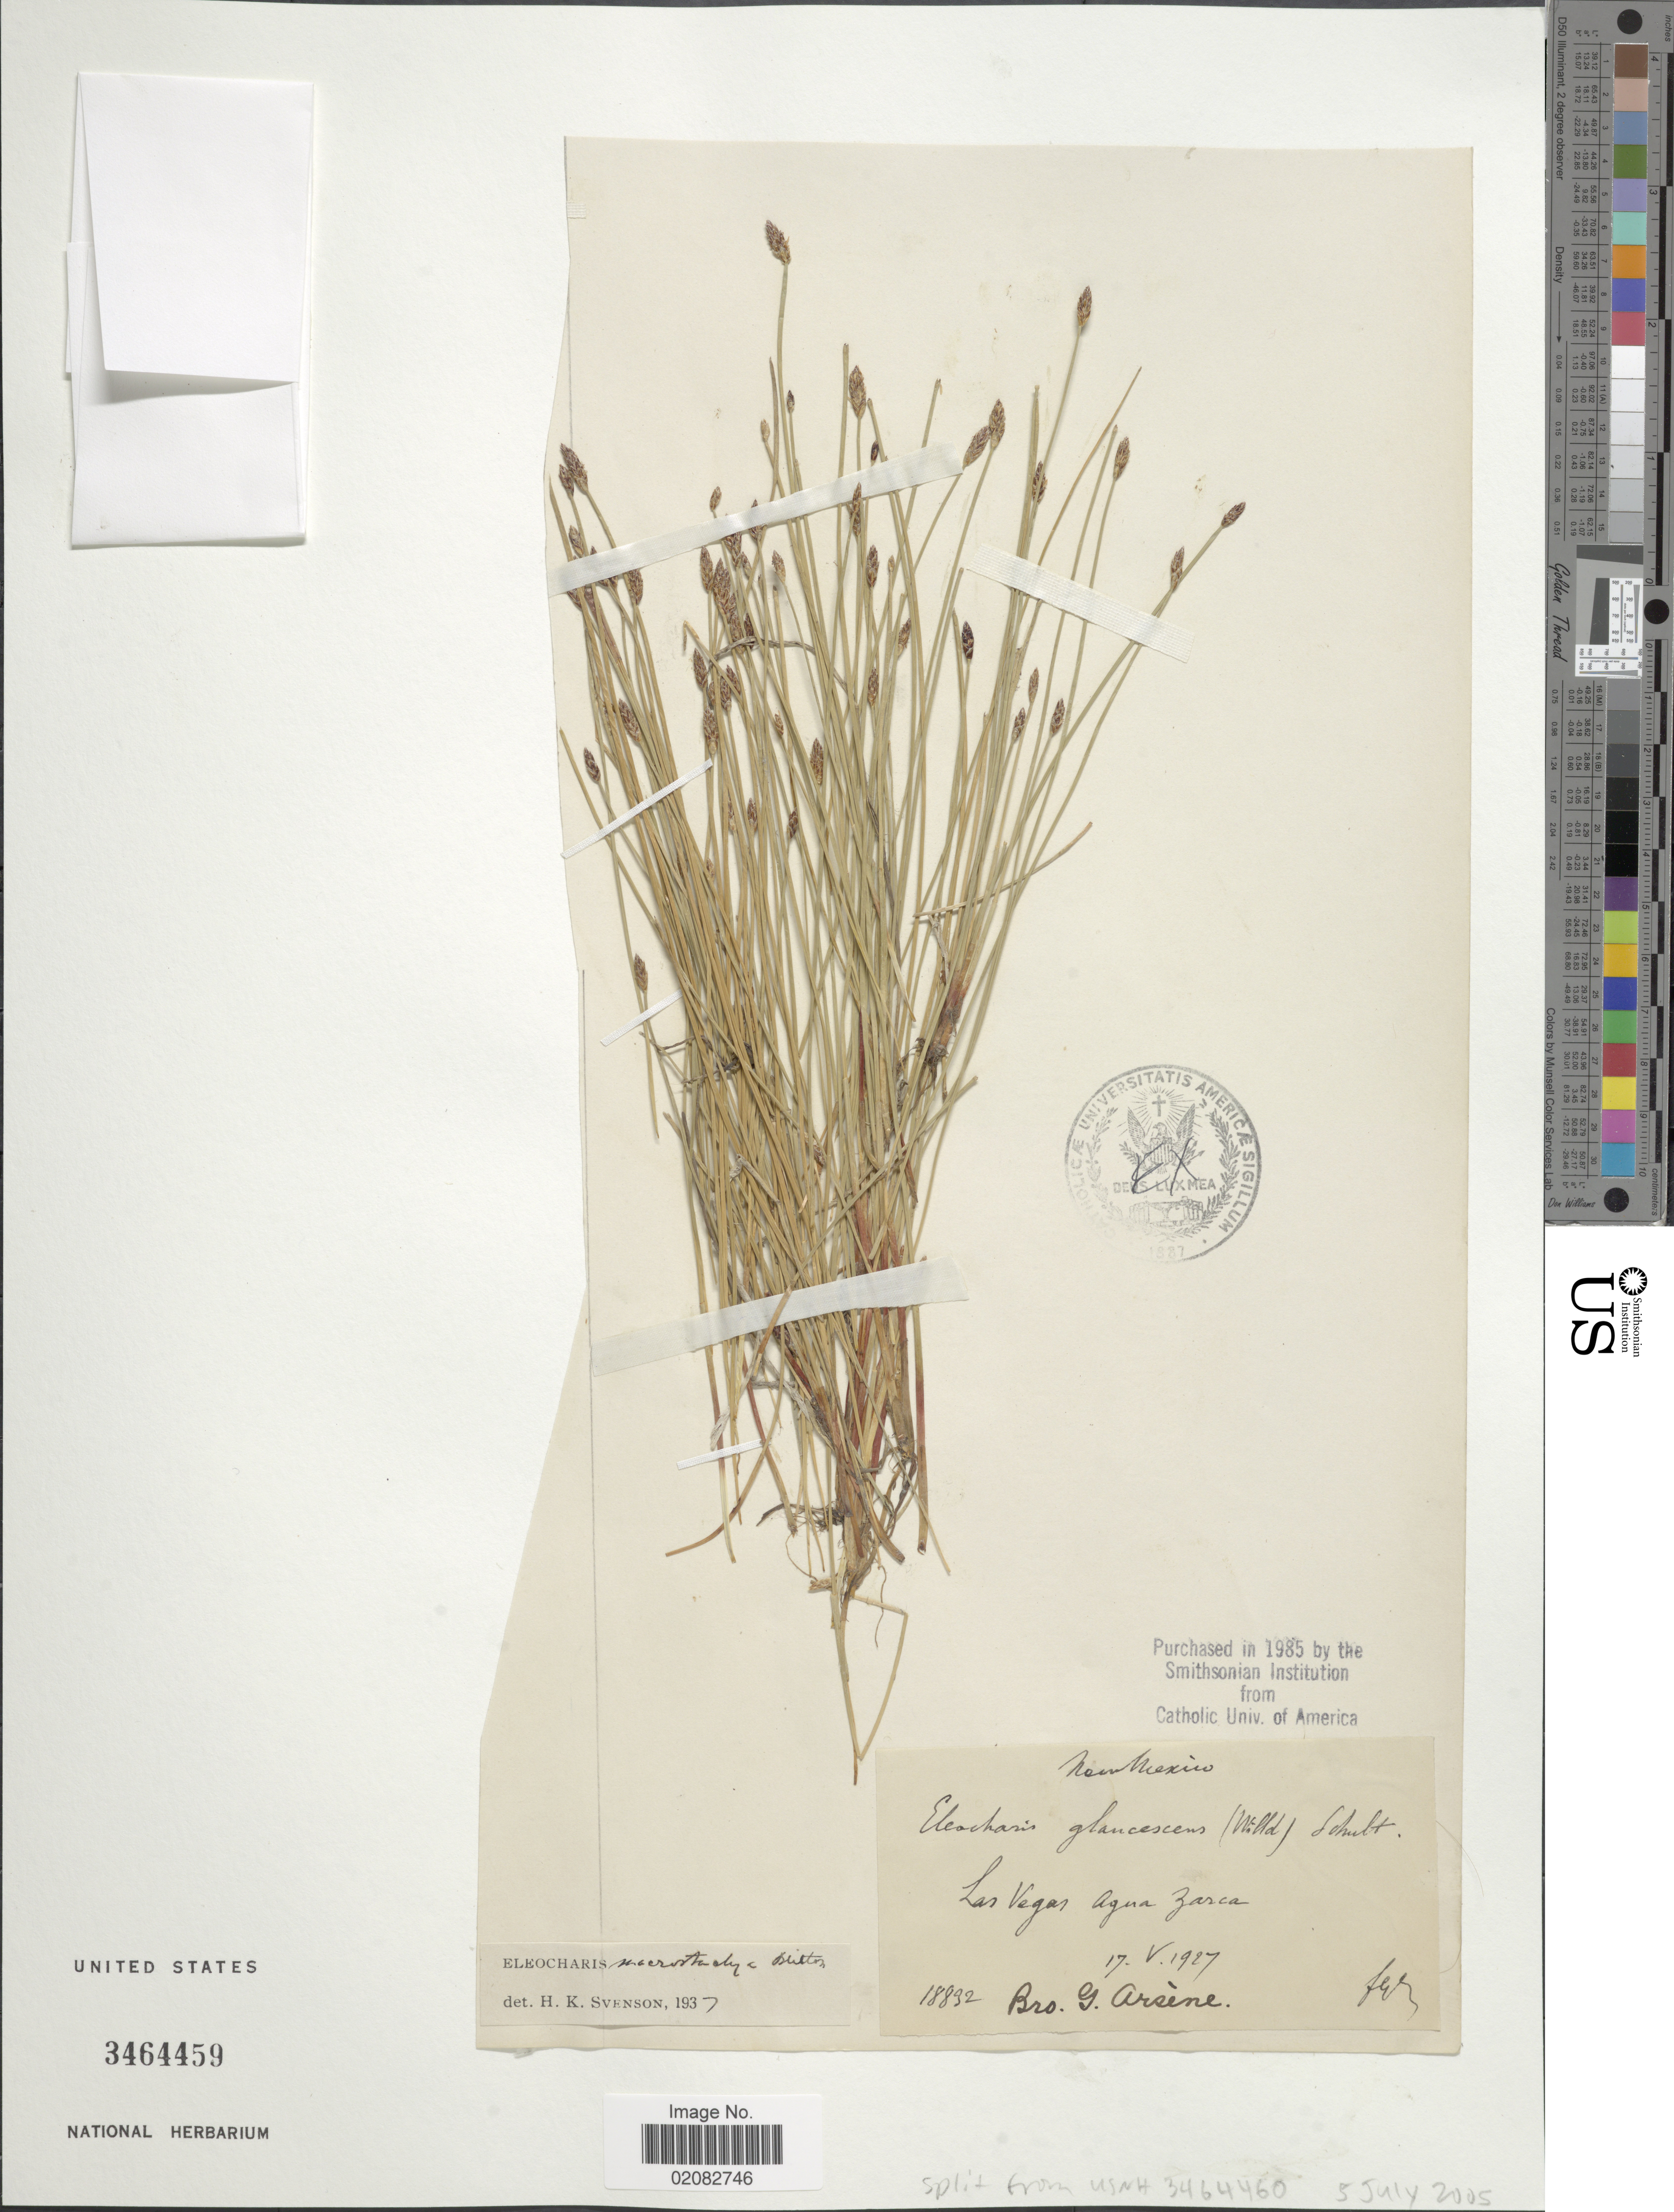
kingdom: Plantae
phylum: Tracheophyta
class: Liliopsida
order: Poales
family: Cyperaceae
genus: Eleocharis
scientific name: Eleocharis macrostachya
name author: Britton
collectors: Bro. G. Arsène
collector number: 18832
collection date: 1927-05-17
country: United States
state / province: New Mexico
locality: Las Vegas Agua Zarca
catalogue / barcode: US 3464459